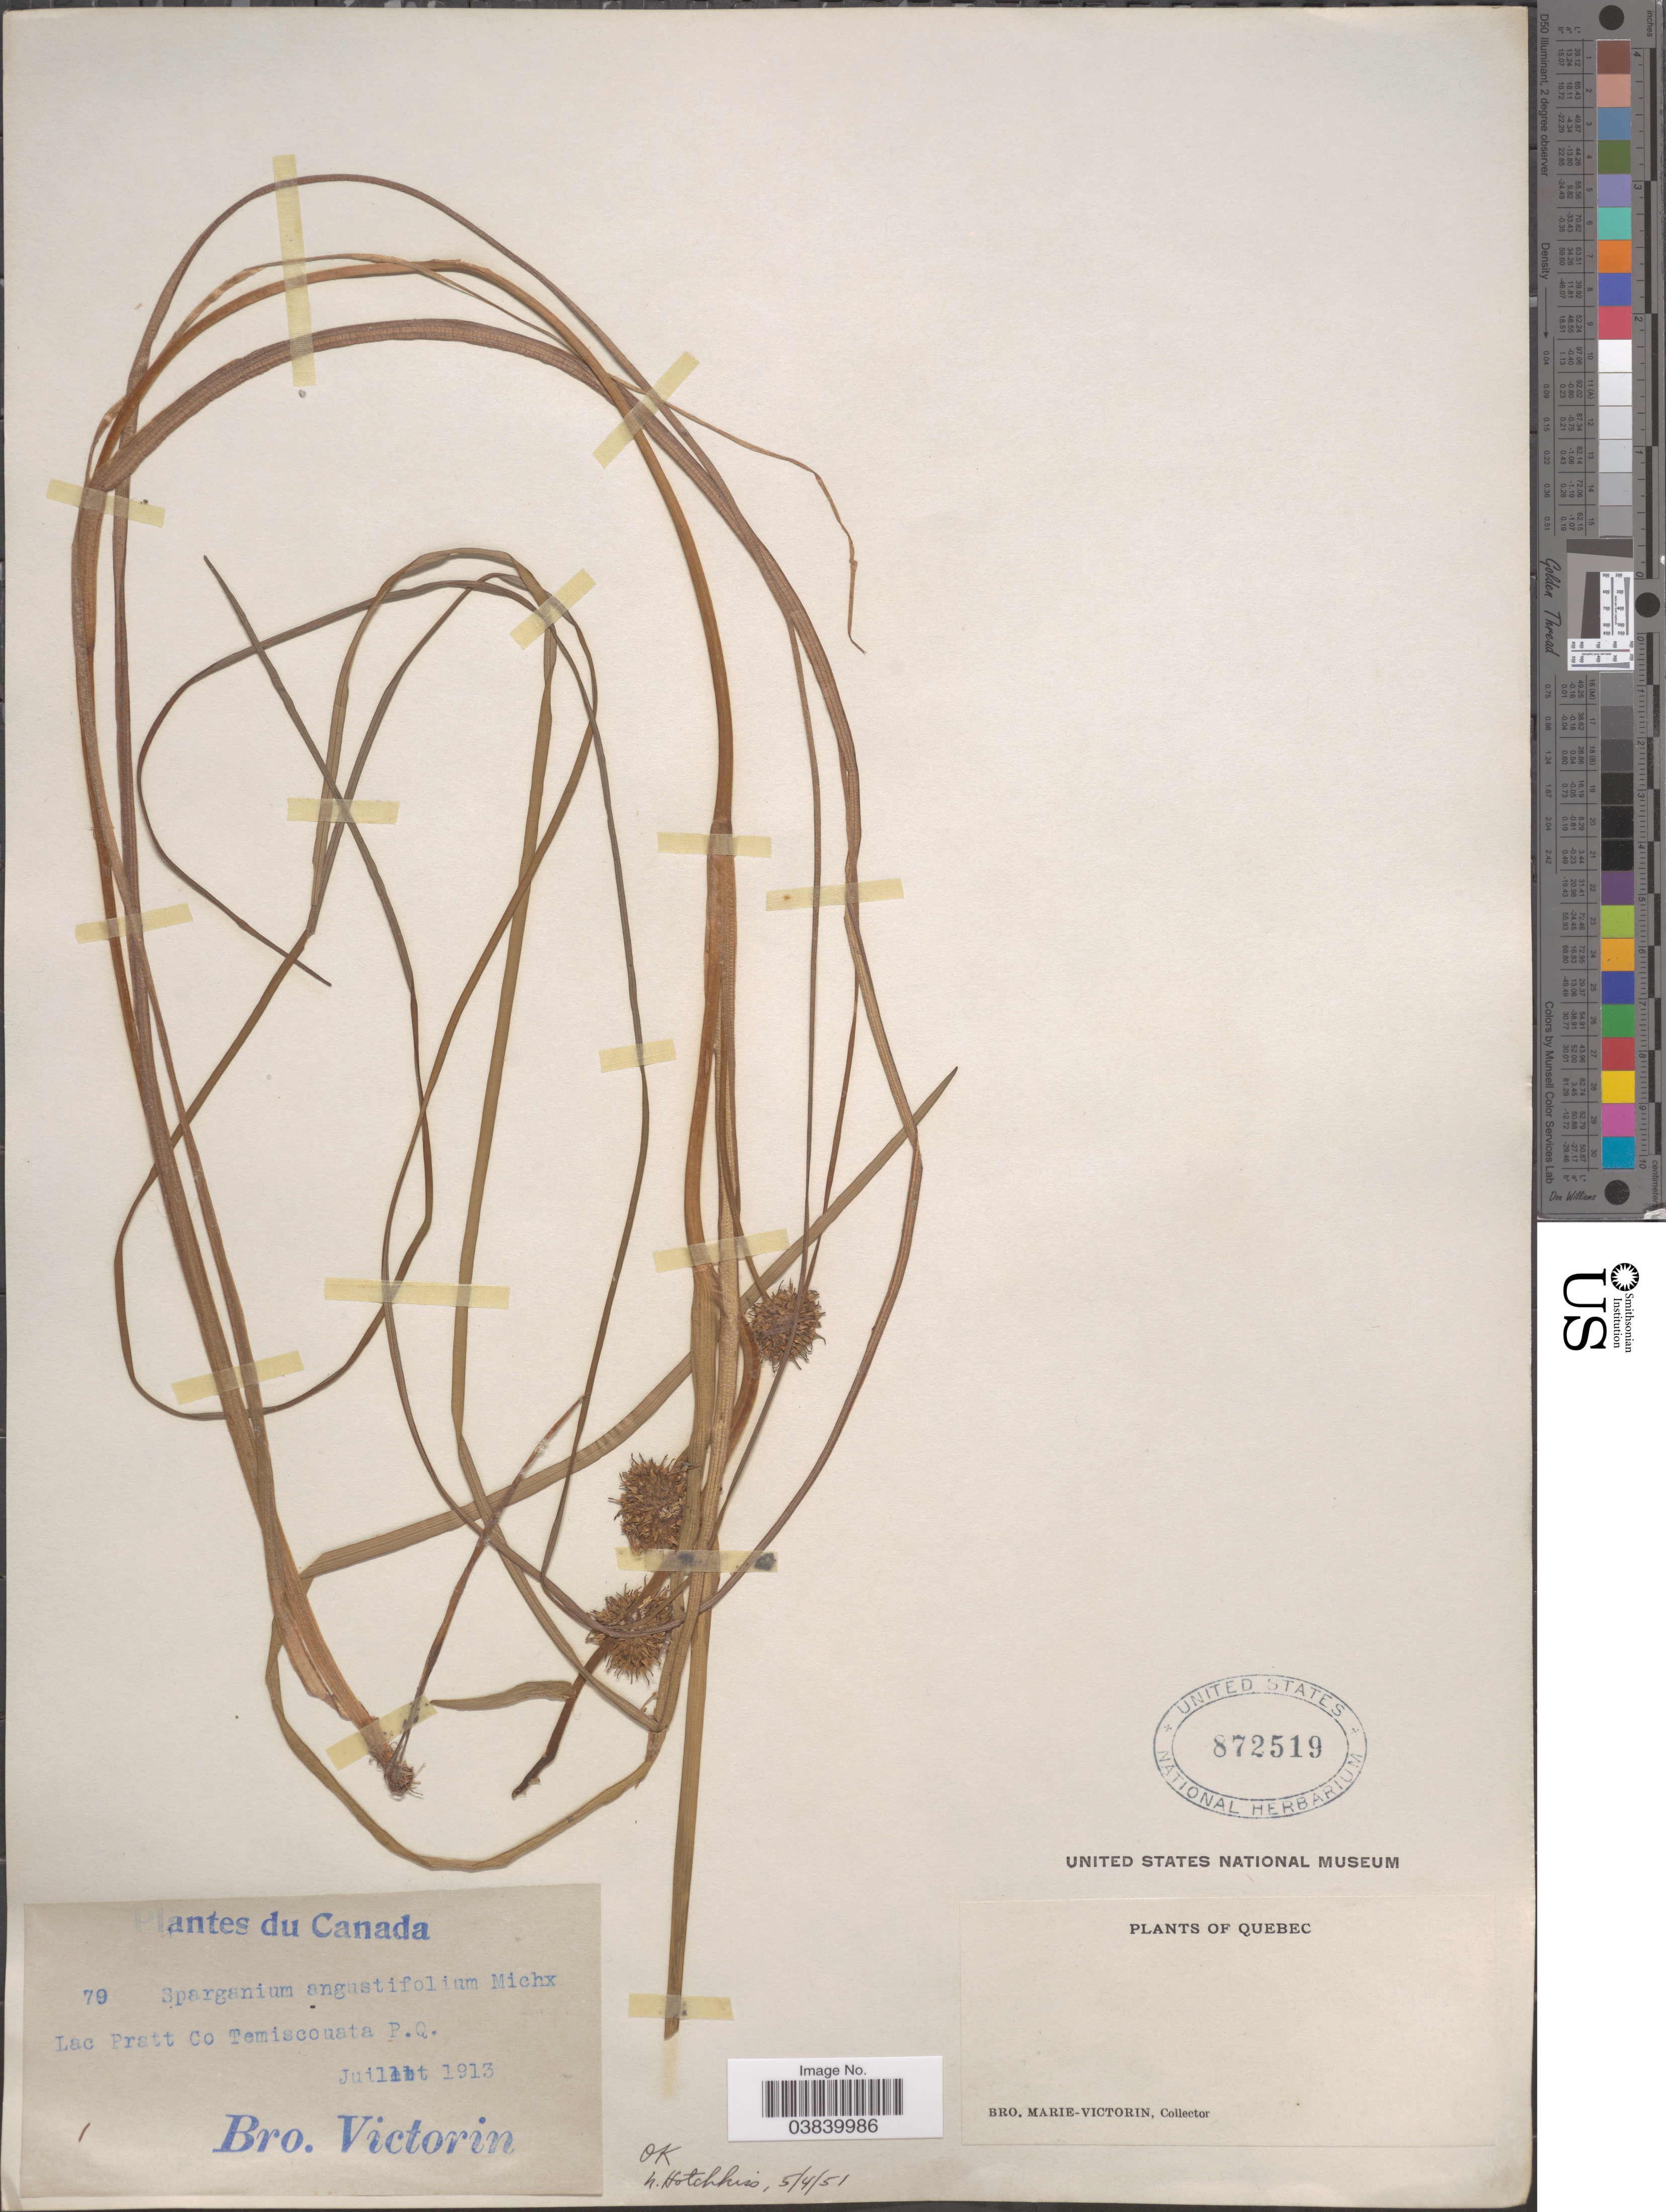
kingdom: Plantae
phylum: Tracheophyta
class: Liliopsida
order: Poales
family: Typhaceae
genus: Sparganium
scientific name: Sparganium angustifolium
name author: Michx.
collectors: Fr. Marie-Victorin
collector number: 79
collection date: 1913-07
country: Canada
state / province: Quebec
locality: Lac Pratt Co Temiscouata P.Q.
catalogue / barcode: US 872519